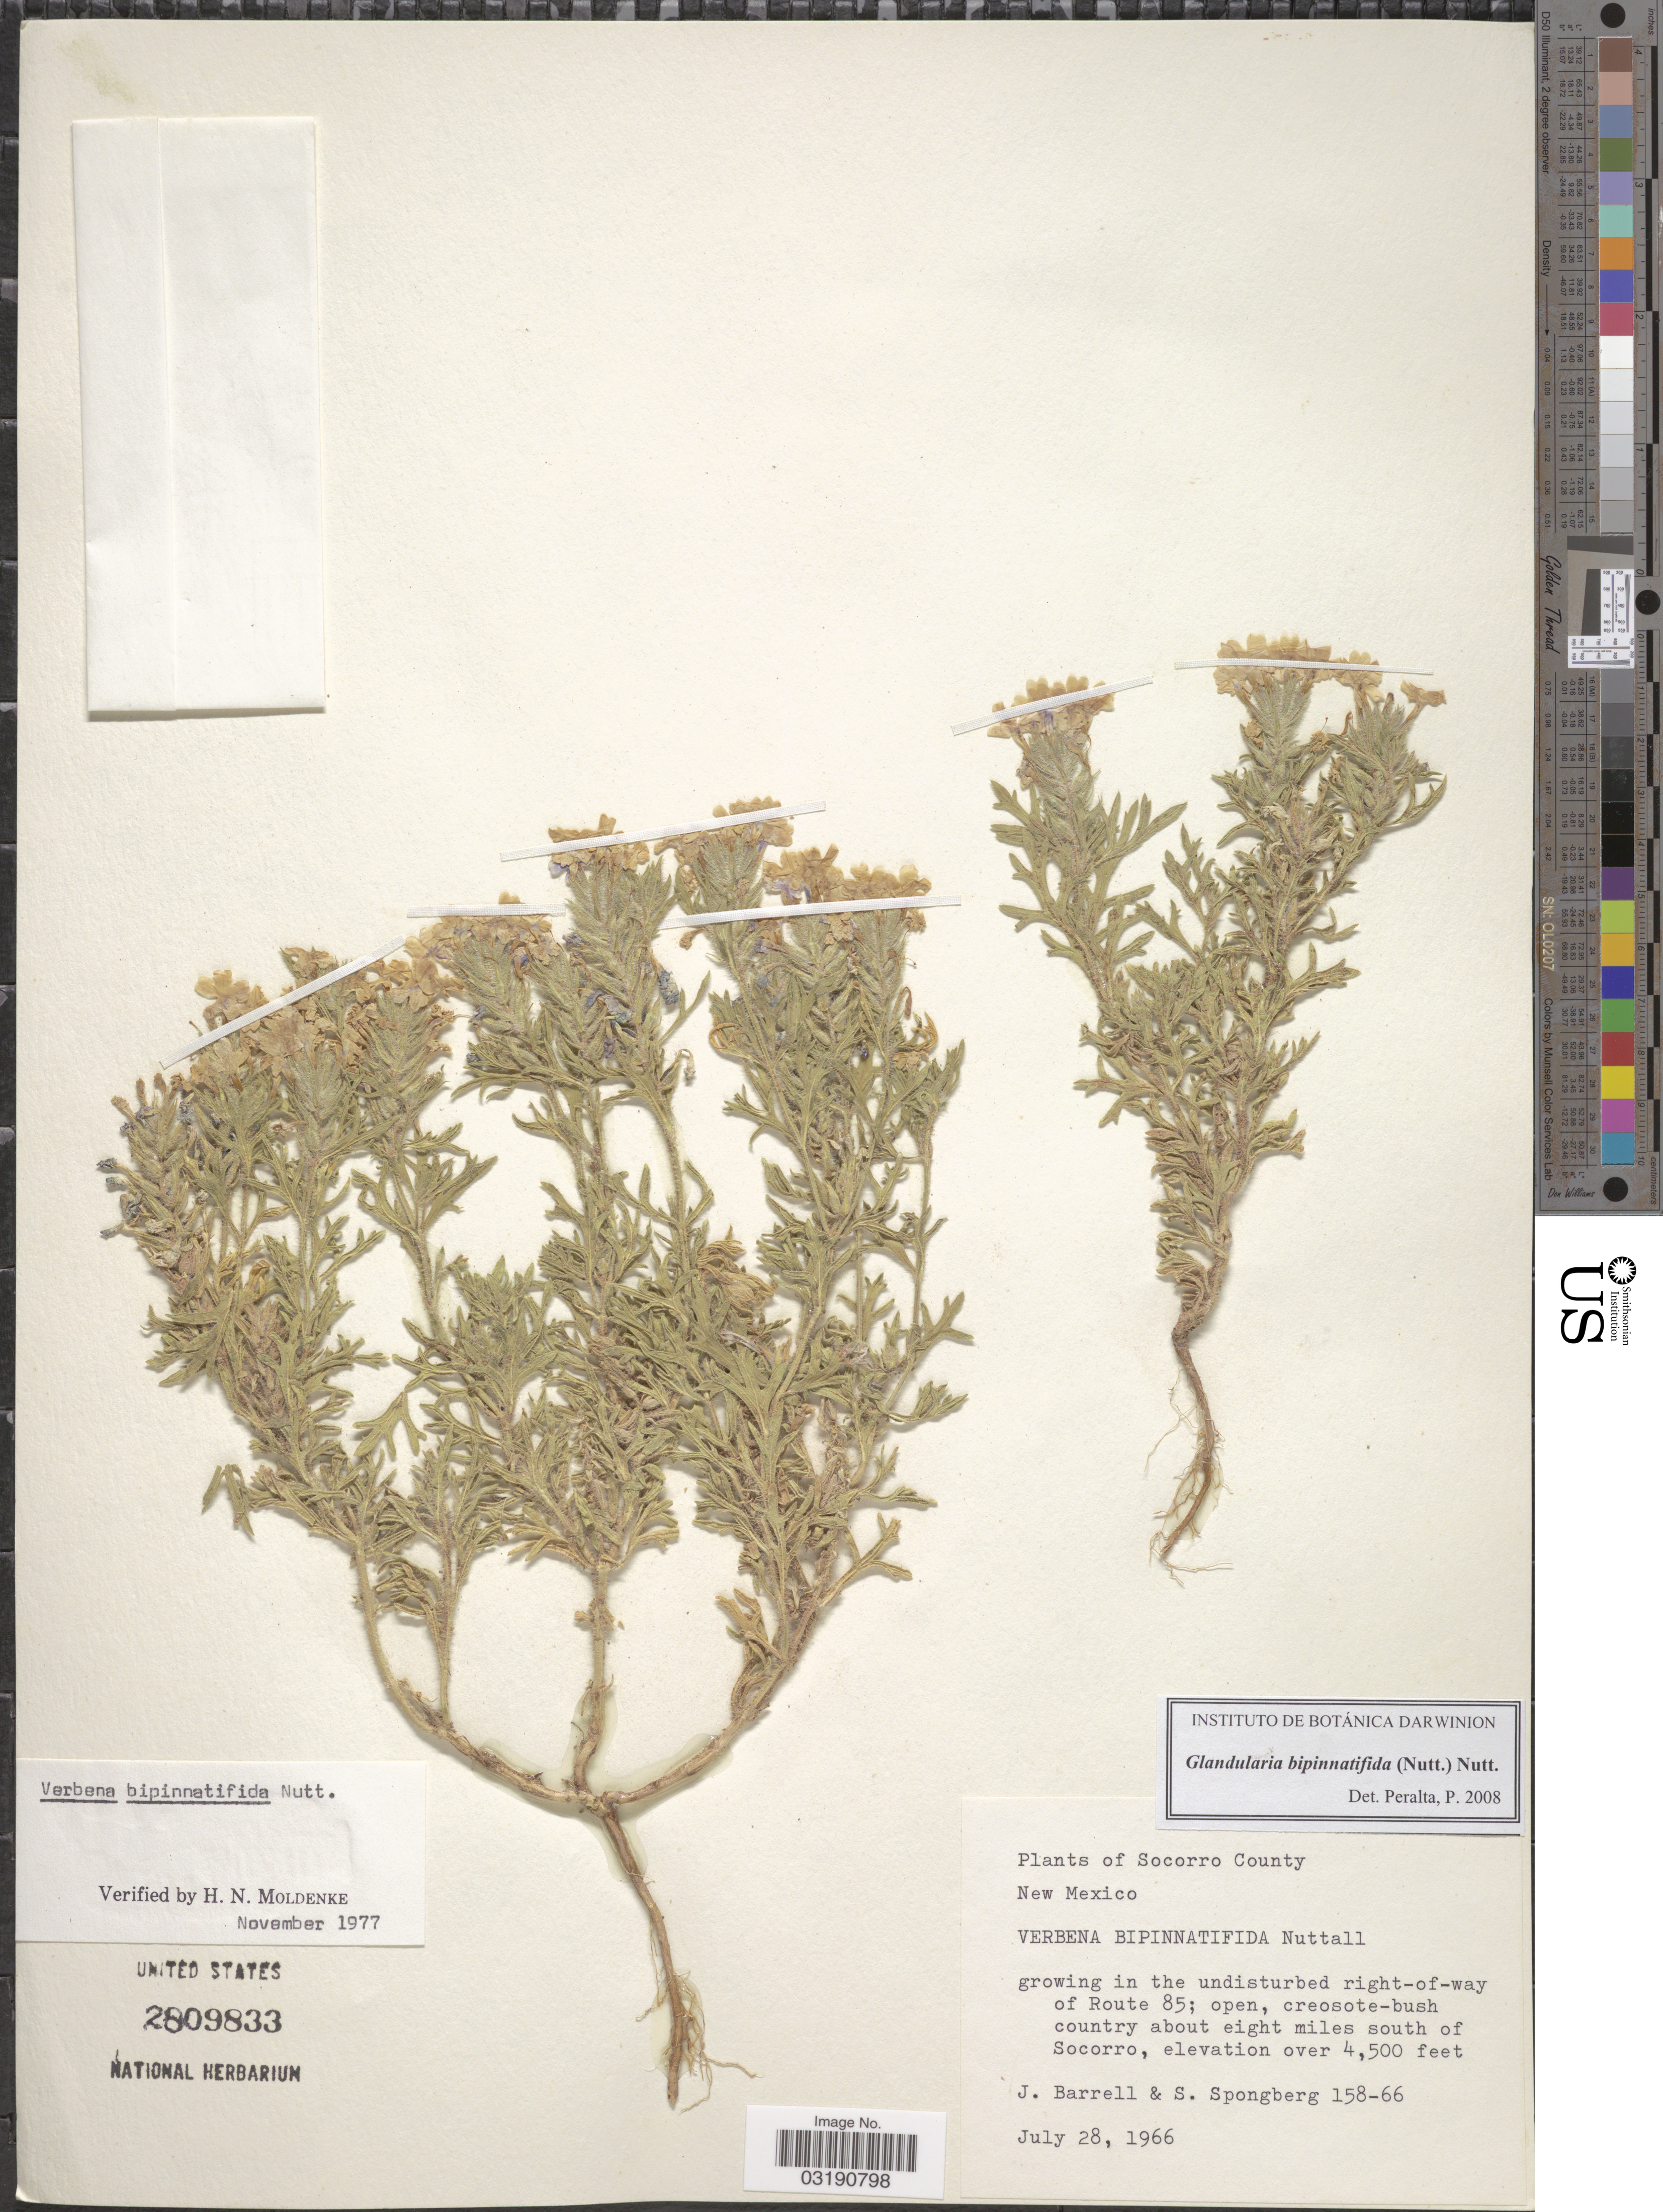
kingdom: Plantae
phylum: Tracheophyta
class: Magnoliopsida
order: Lamiales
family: Verbenaceae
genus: Verbena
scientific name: Verbena bipinnatifida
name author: (Schauer) Nutt.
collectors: J. Barrell & S. A.Spongberg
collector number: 158-66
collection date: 1966-07-28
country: United States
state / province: New Mexico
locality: Socorro County. Country about eight miles south of Socorro.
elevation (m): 1372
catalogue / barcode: US 2809833